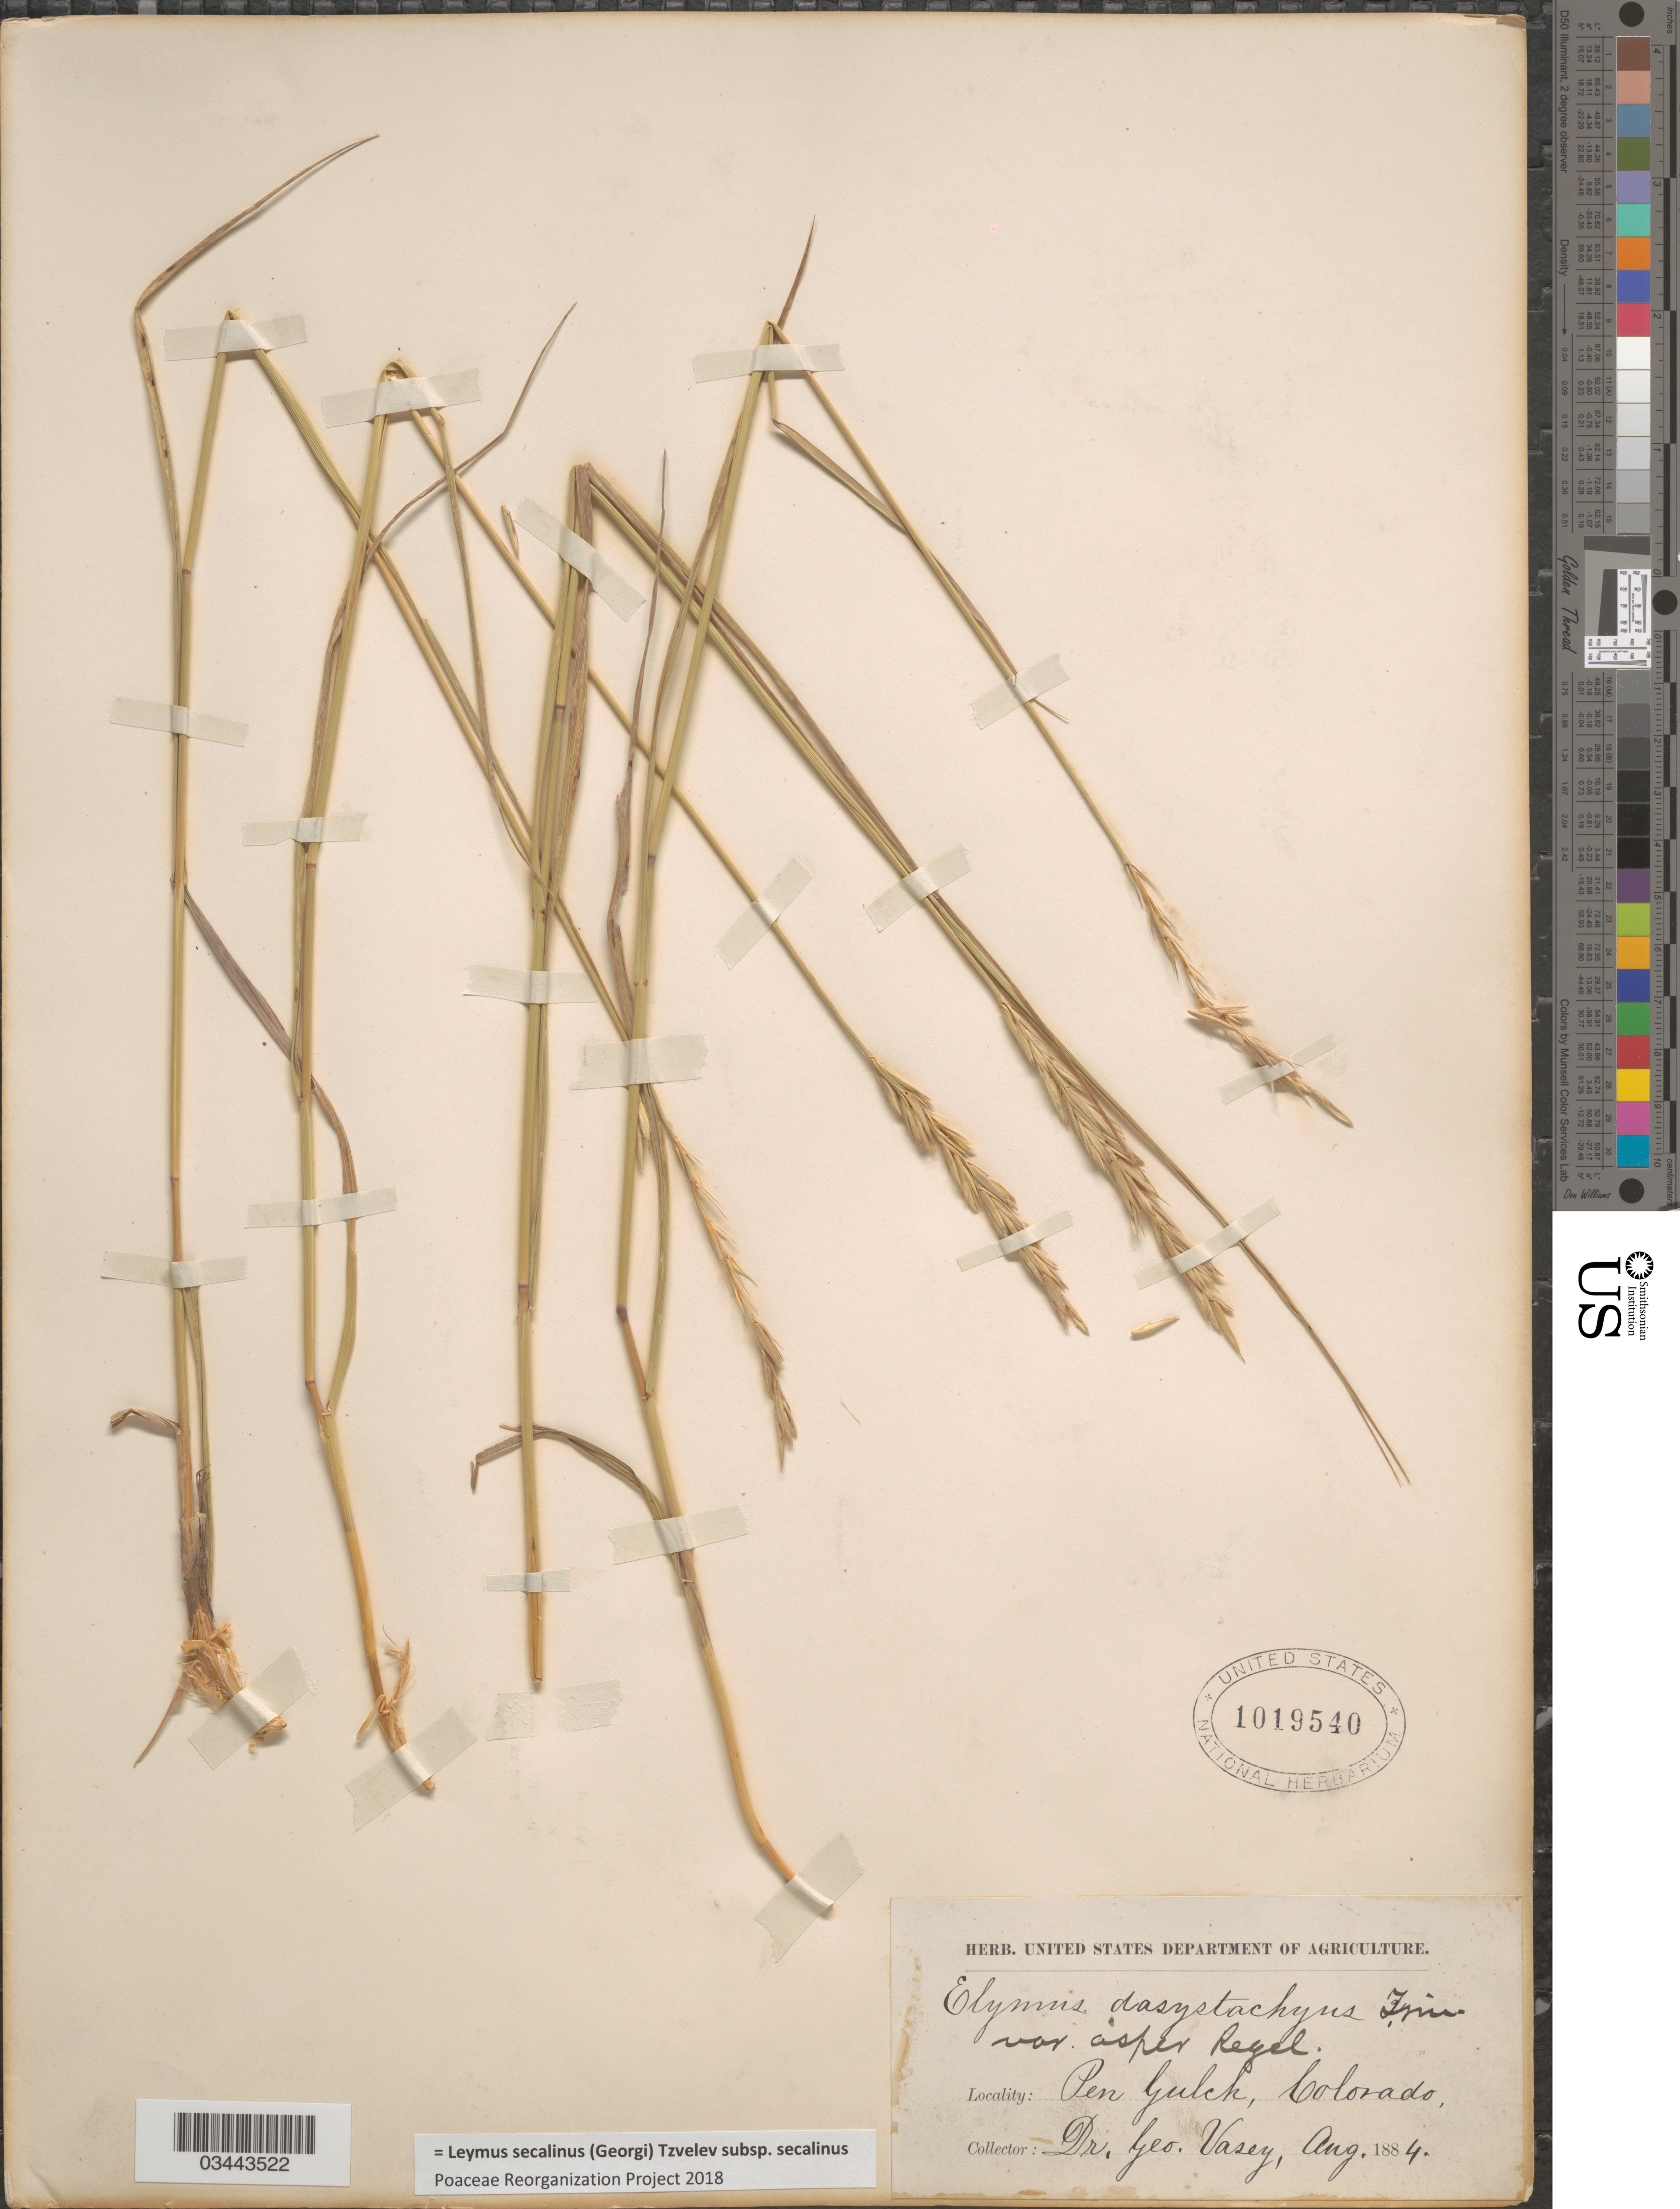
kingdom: Plantae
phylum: Tracheophyta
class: Liliopsida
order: Poales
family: Poaceae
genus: Leymus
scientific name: Leymus secalinus subsp. secalinus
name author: (Georgi) Tzvelev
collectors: G. R. Vasey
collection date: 1884-08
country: United States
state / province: Colorado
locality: Pen Gulch.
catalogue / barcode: US 1019540